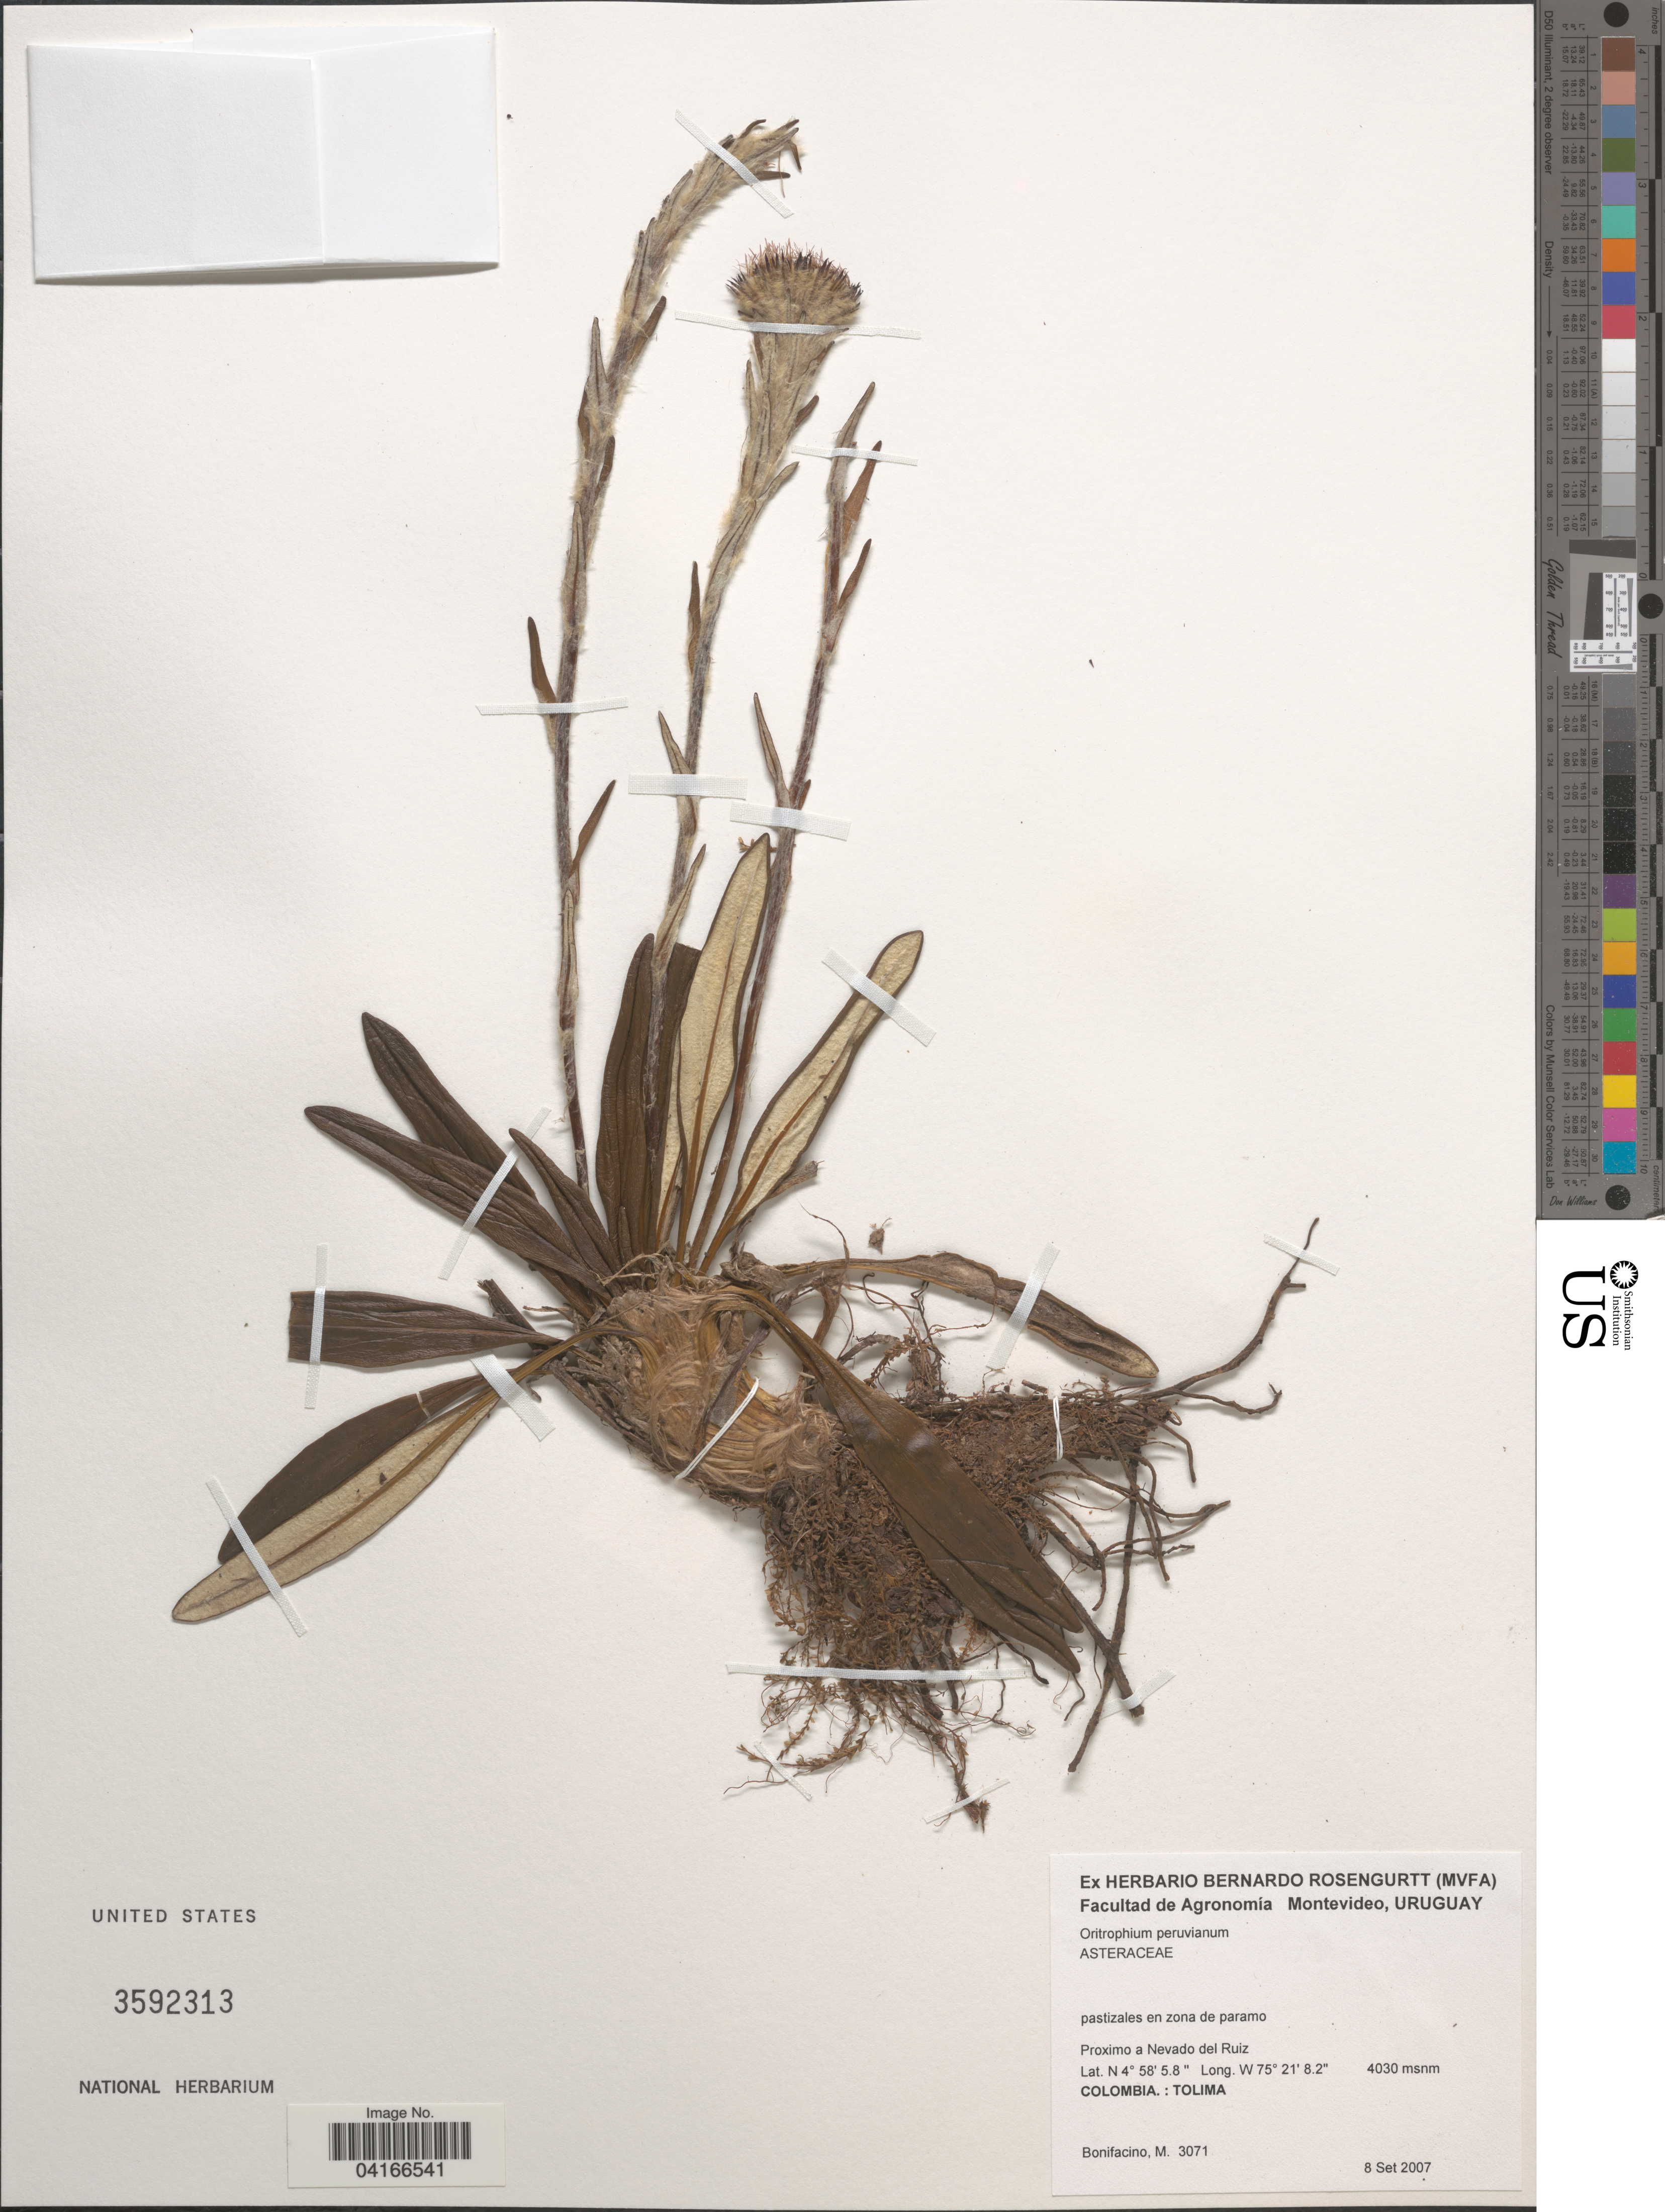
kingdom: Plantae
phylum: Tracheophyta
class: Magnoliopsida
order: Asterales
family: Asteraceae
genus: Oritrophium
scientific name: Oritrophium peruvianum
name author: (Lam.) Cuatrec.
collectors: M. Bonifacino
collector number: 3071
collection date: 2007-09-08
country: Colombia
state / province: Tolima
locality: Proximo a Nevado del Ruiz.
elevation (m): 4030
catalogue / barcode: US 3592313